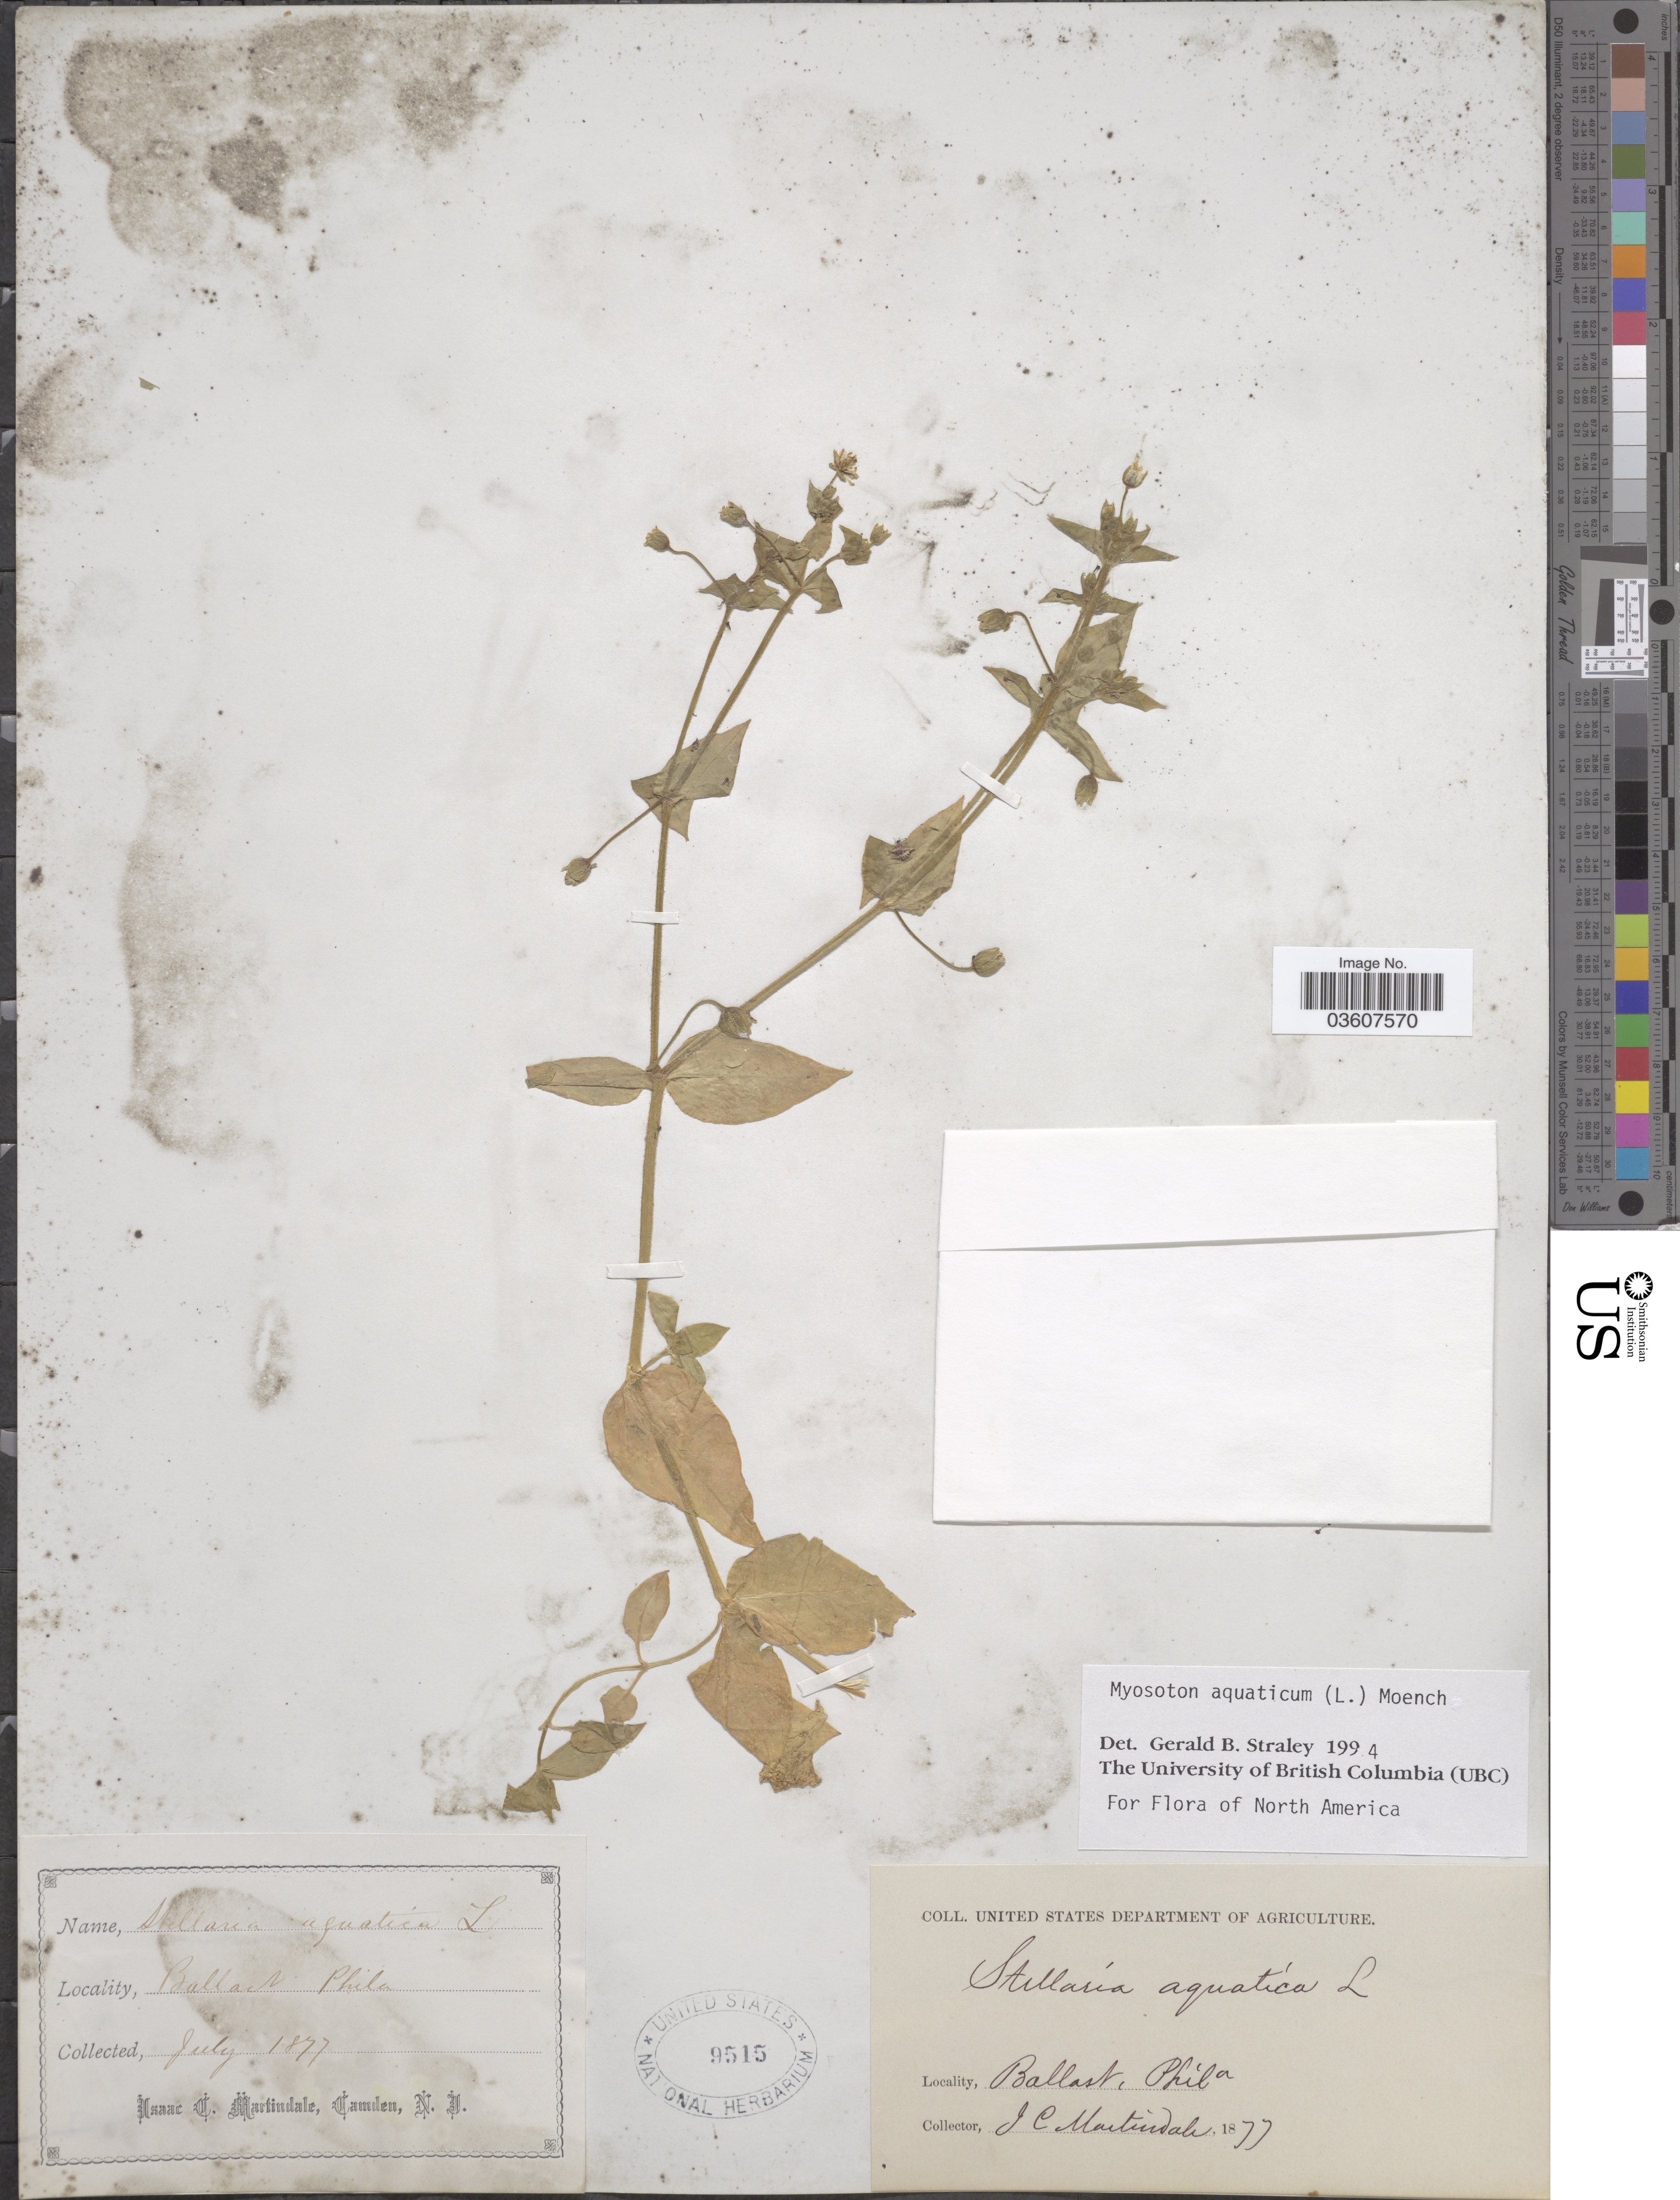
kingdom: Plantae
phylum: Tracheophyta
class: Magnoliopsida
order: Caryophyllales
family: Caryophyllaceae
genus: Stellaria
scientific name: Stellaria aquatica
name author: L.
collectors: I. C. Martindale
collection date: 1877-07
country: United States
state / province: New Jersey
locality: Ballast Phila.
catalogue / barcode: US 9515